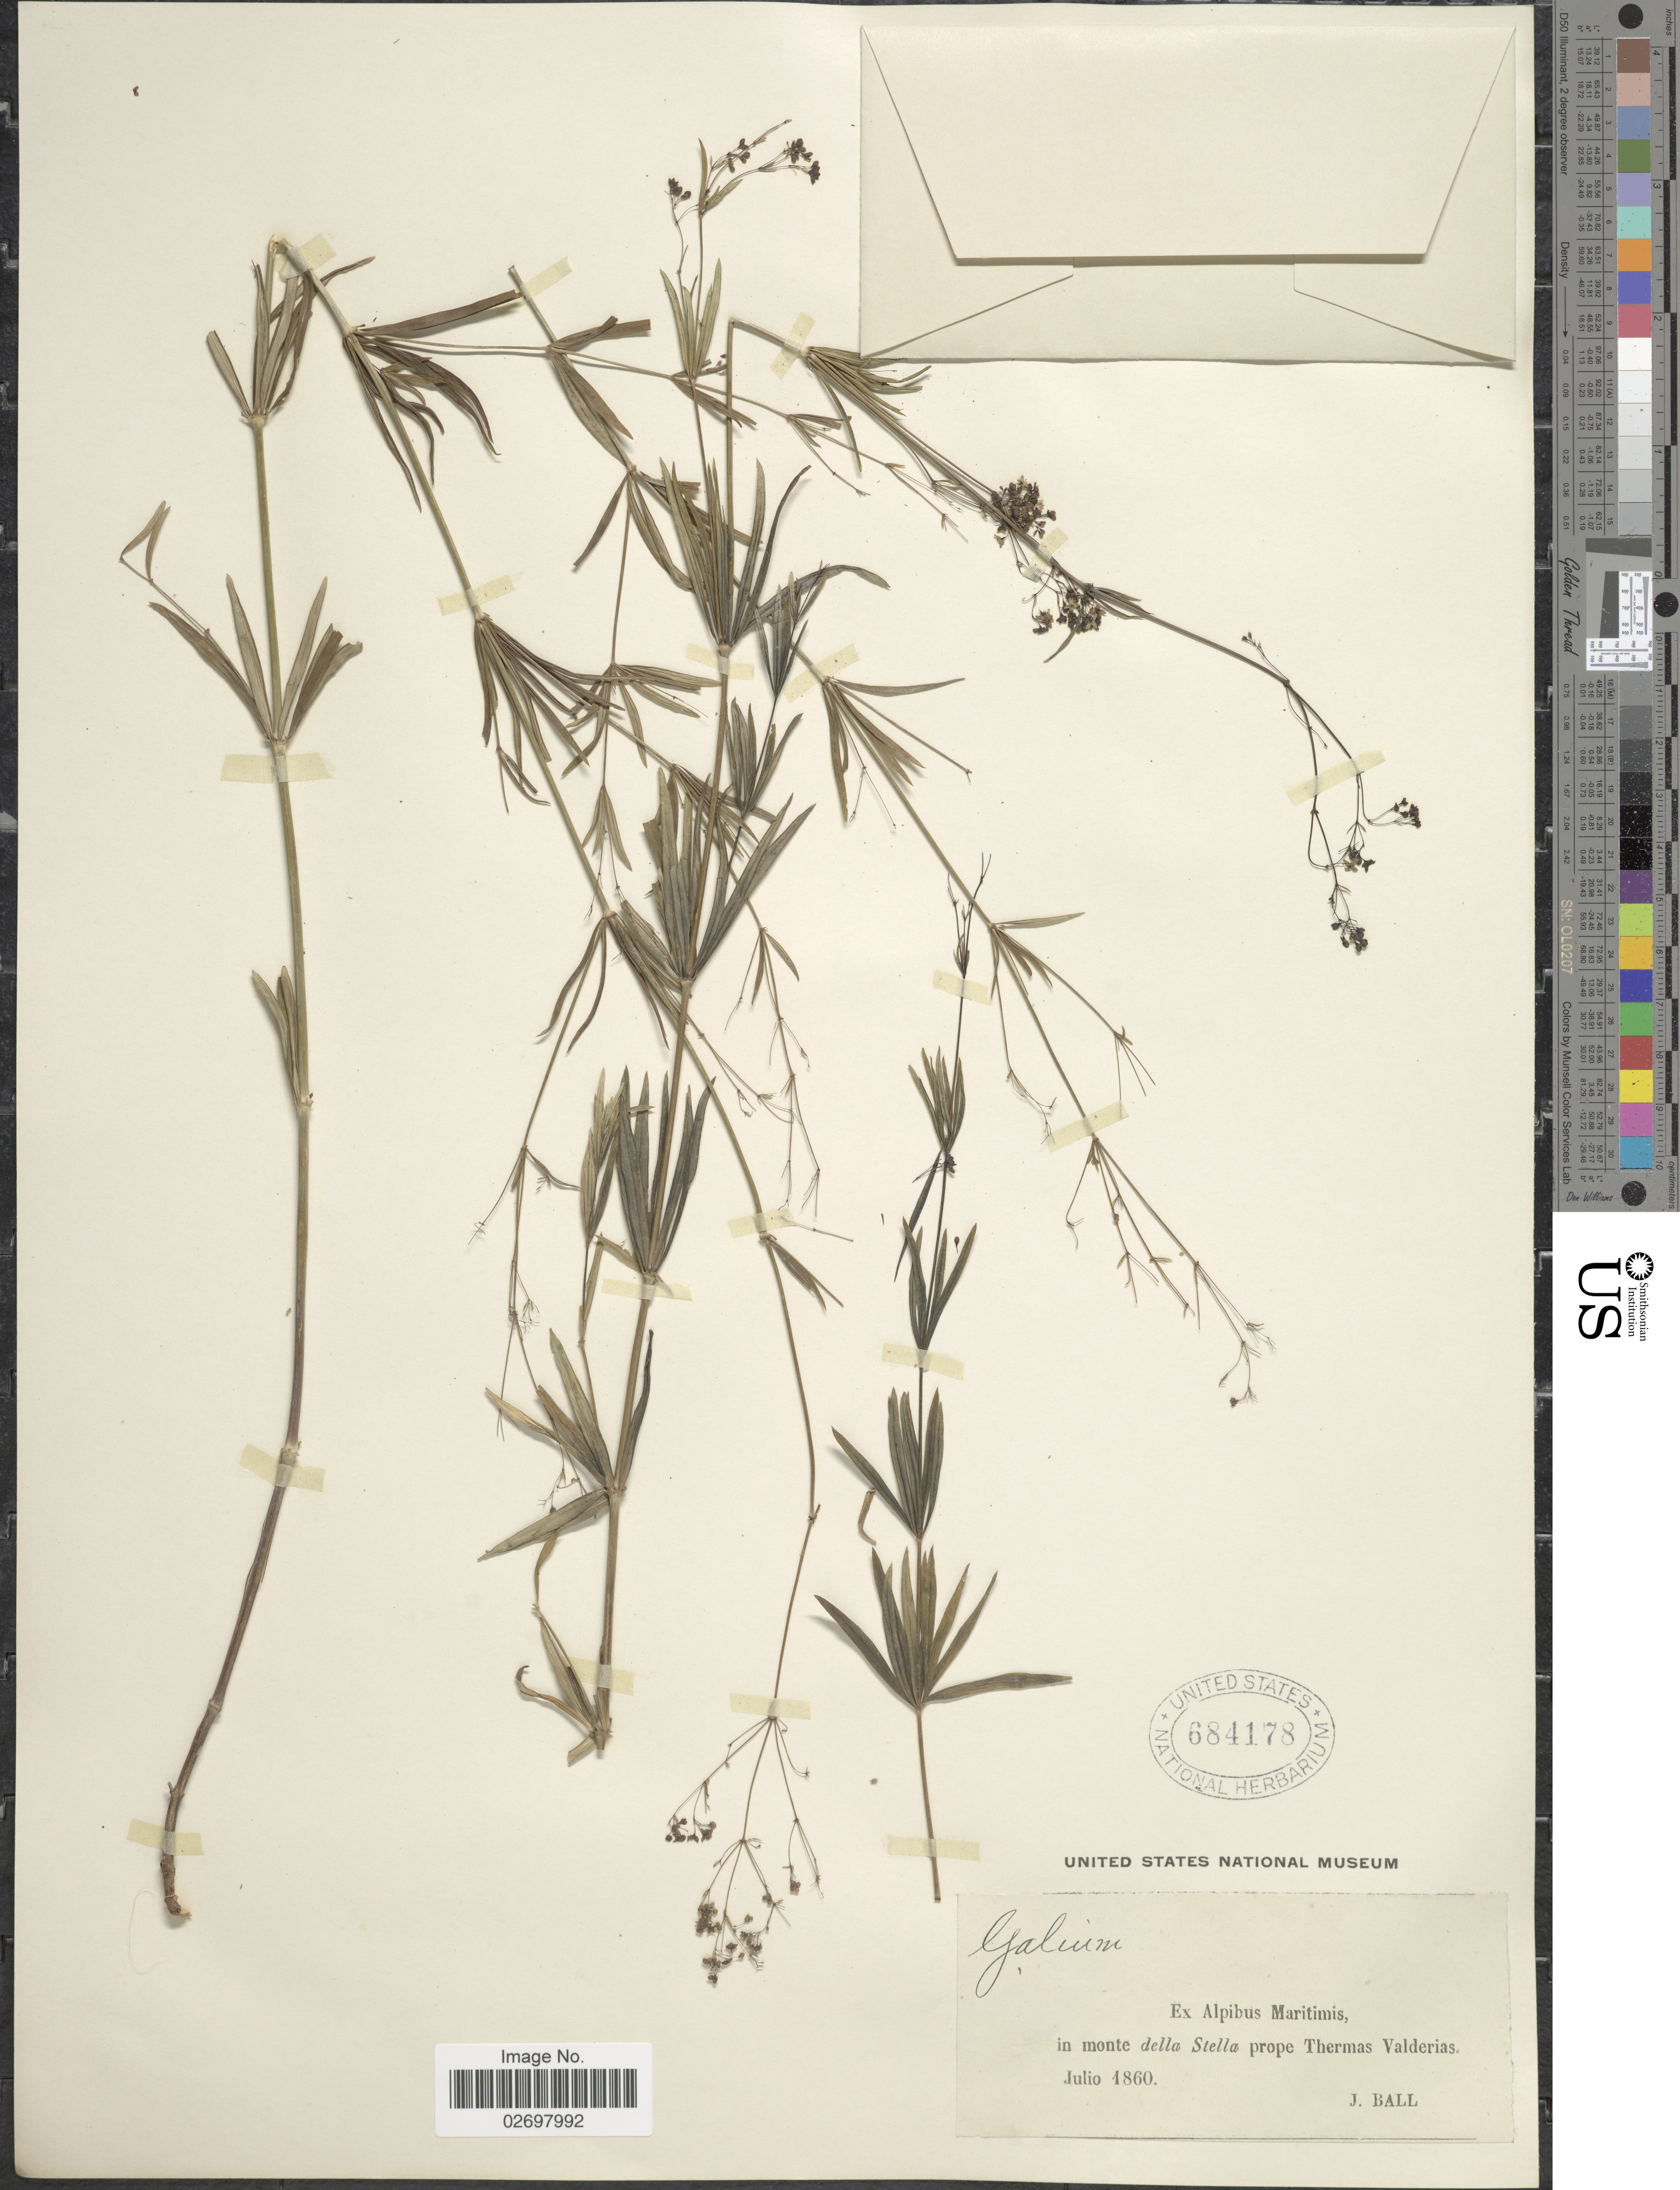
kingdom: Plantae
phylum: Tracheophyta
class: Magnoliopsida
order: Gentianales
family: Rubiaceae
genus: Galium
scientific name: Galium sp.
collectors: J. Ball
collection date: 1860-07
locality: Ex Alpibus Maritimis, in monte della Stella prope Thermas Valderias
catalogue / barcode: US 684178